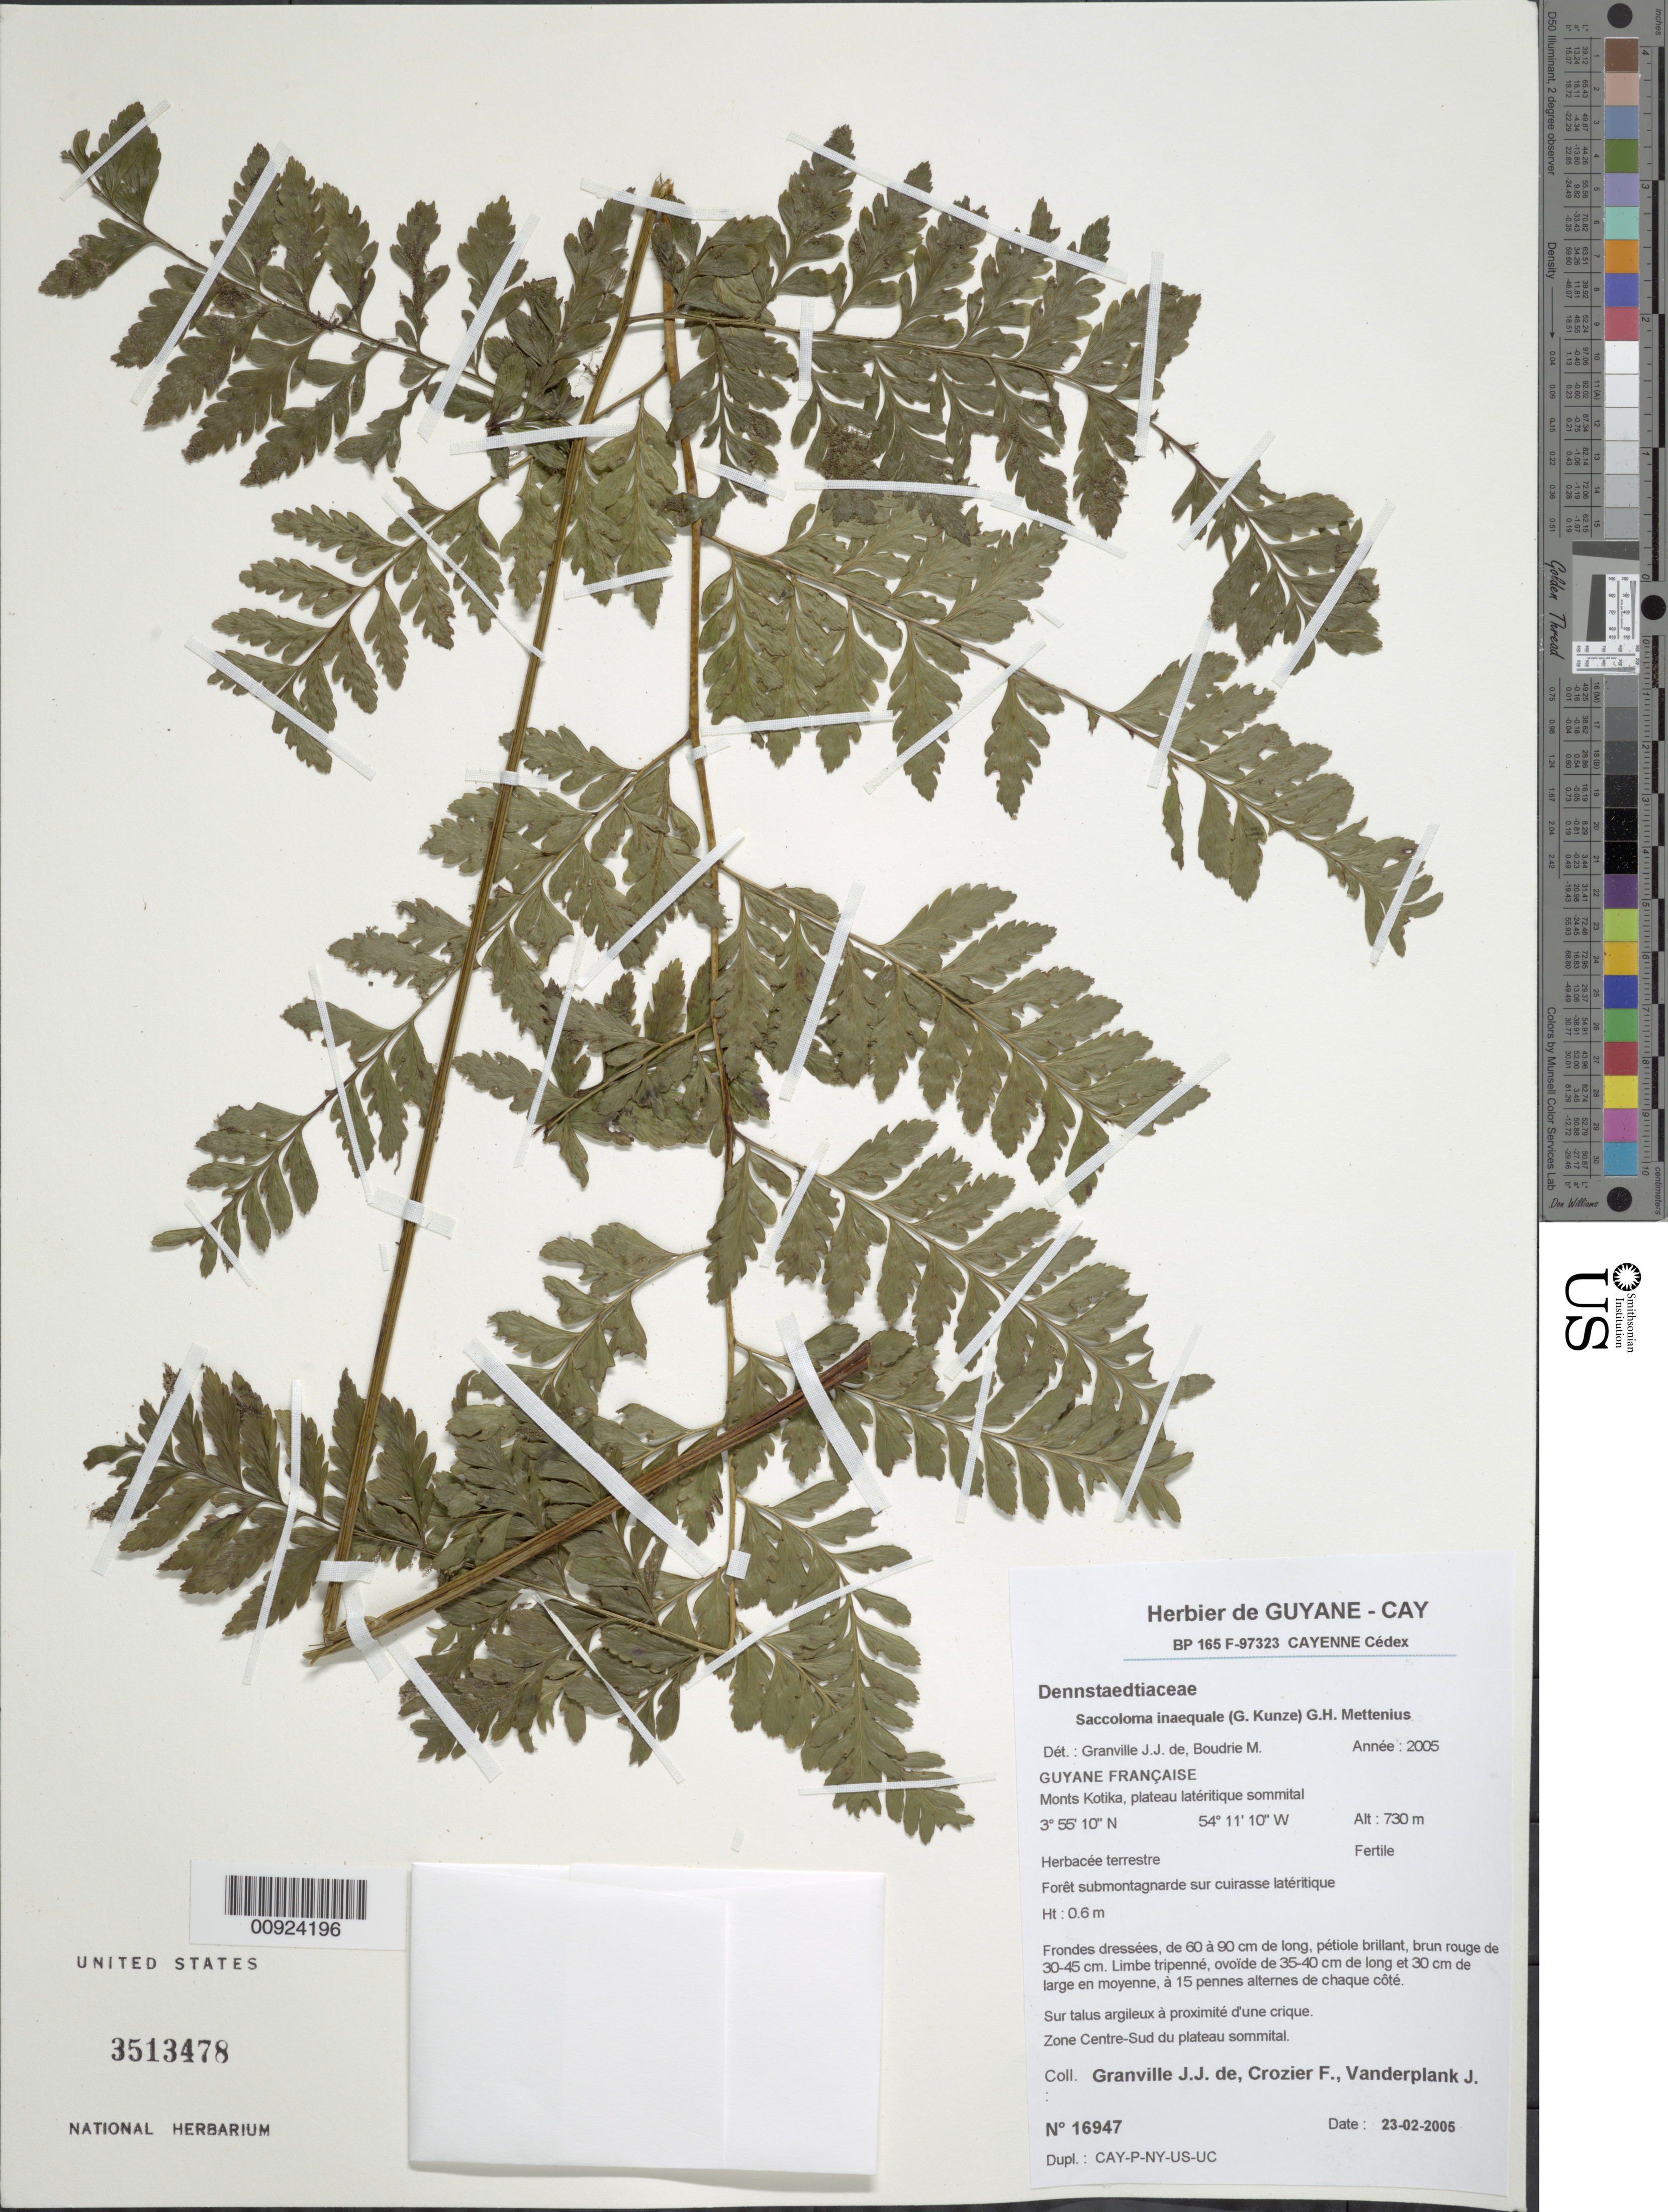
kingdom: Plantae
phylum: Tracheophyta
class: Polypodiopsida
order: Polypodiales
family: Saccolomataceae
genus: Saccoloma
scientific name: Saccoloma inaequale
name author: (Kunze) Mett.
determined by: Granville, J. J.; Boudrie, M.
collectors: J.-J. de Granville, F. Crozier & J. Vanderplank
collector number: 16947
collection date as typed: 23-Feb-05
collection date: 2005-02-23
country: French Guiana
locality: Monts Kotika, zone Centre-Sud du plateau lateritique sommital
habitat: Foret submontagnarde sur cuirasse lateritique; sur talus argileux a proximite d'une crique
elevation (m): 730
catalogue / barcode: US 3513478